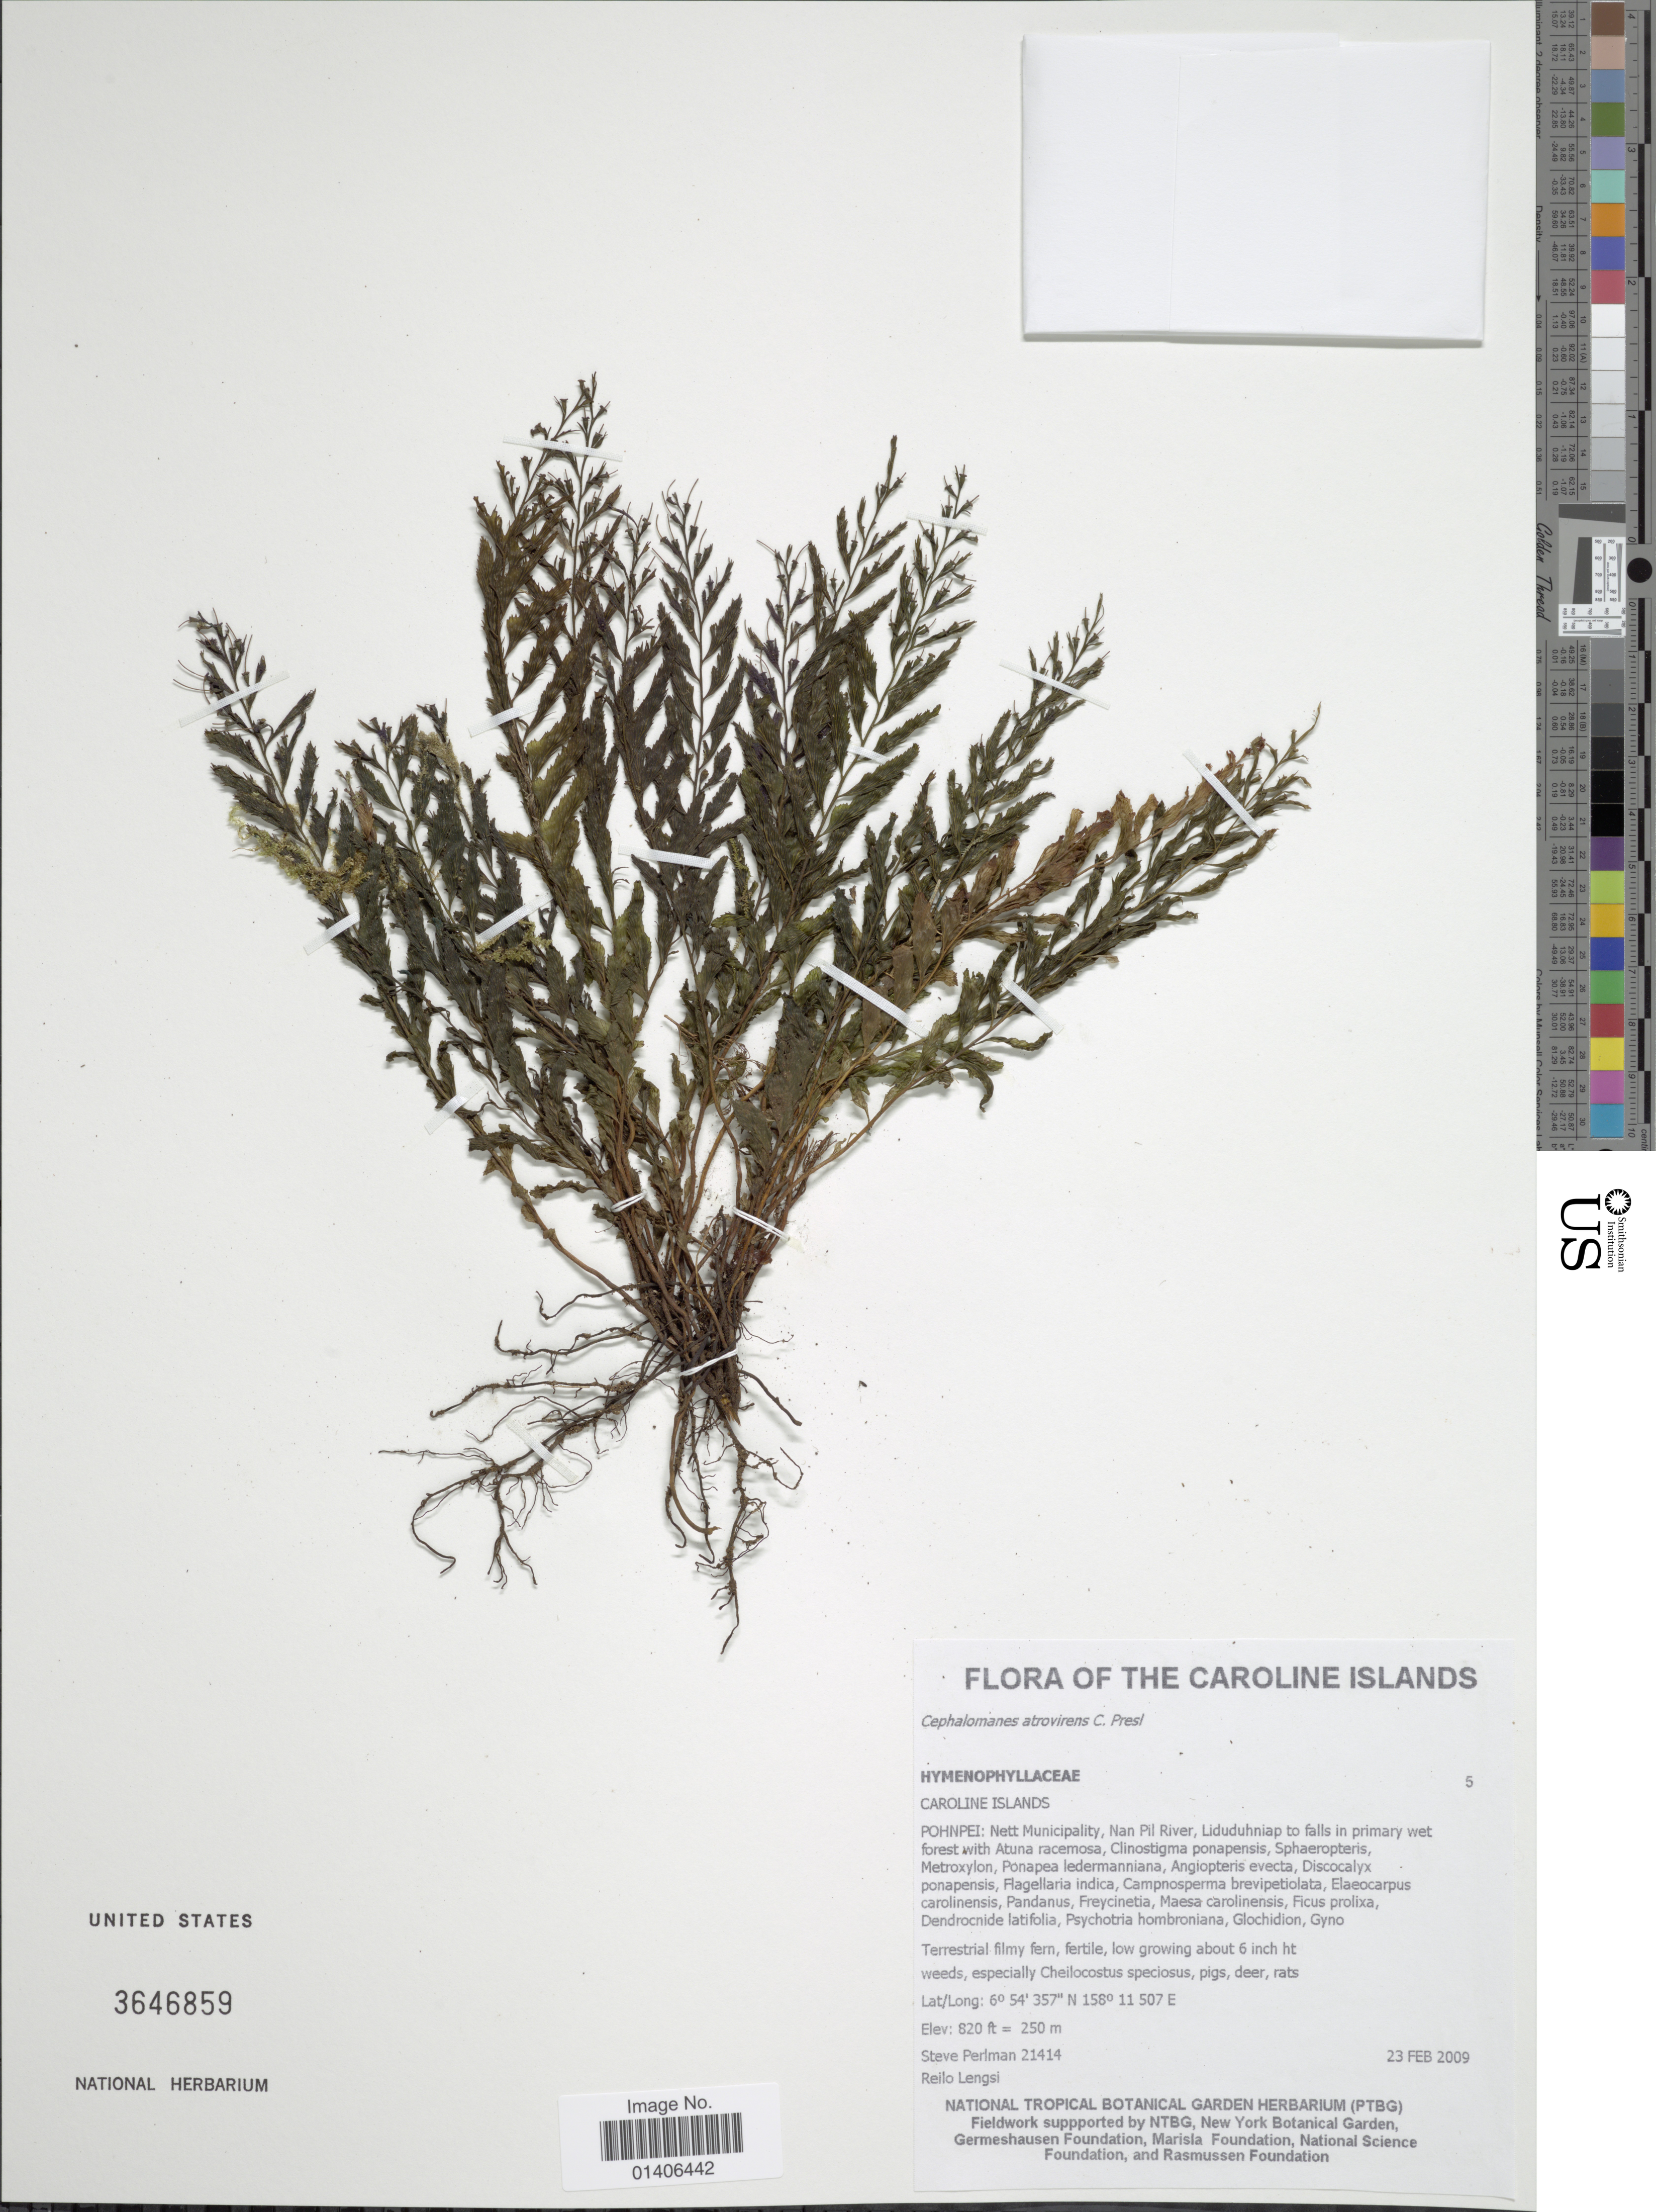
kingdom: Plantae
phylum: Tracheophyta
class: Polypodiopsida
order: Hymenophyllales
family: Hymenophyllaceae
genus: Cephalomanes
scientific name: Cephalomanes atrovirens subsp. boryanum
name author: (Kunze) K. Iwats.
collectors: S. Perlman & R. Lengsi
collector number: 21414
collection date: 2009-02-23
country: Micronesia, Federated States of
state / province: Pohnpei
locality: The Caroline Islands, Nett Municipality, nan Pil River, Liduduhniap to falls in primary wet forest with Atuna racemosa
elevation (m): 250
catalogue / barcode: US 3646859